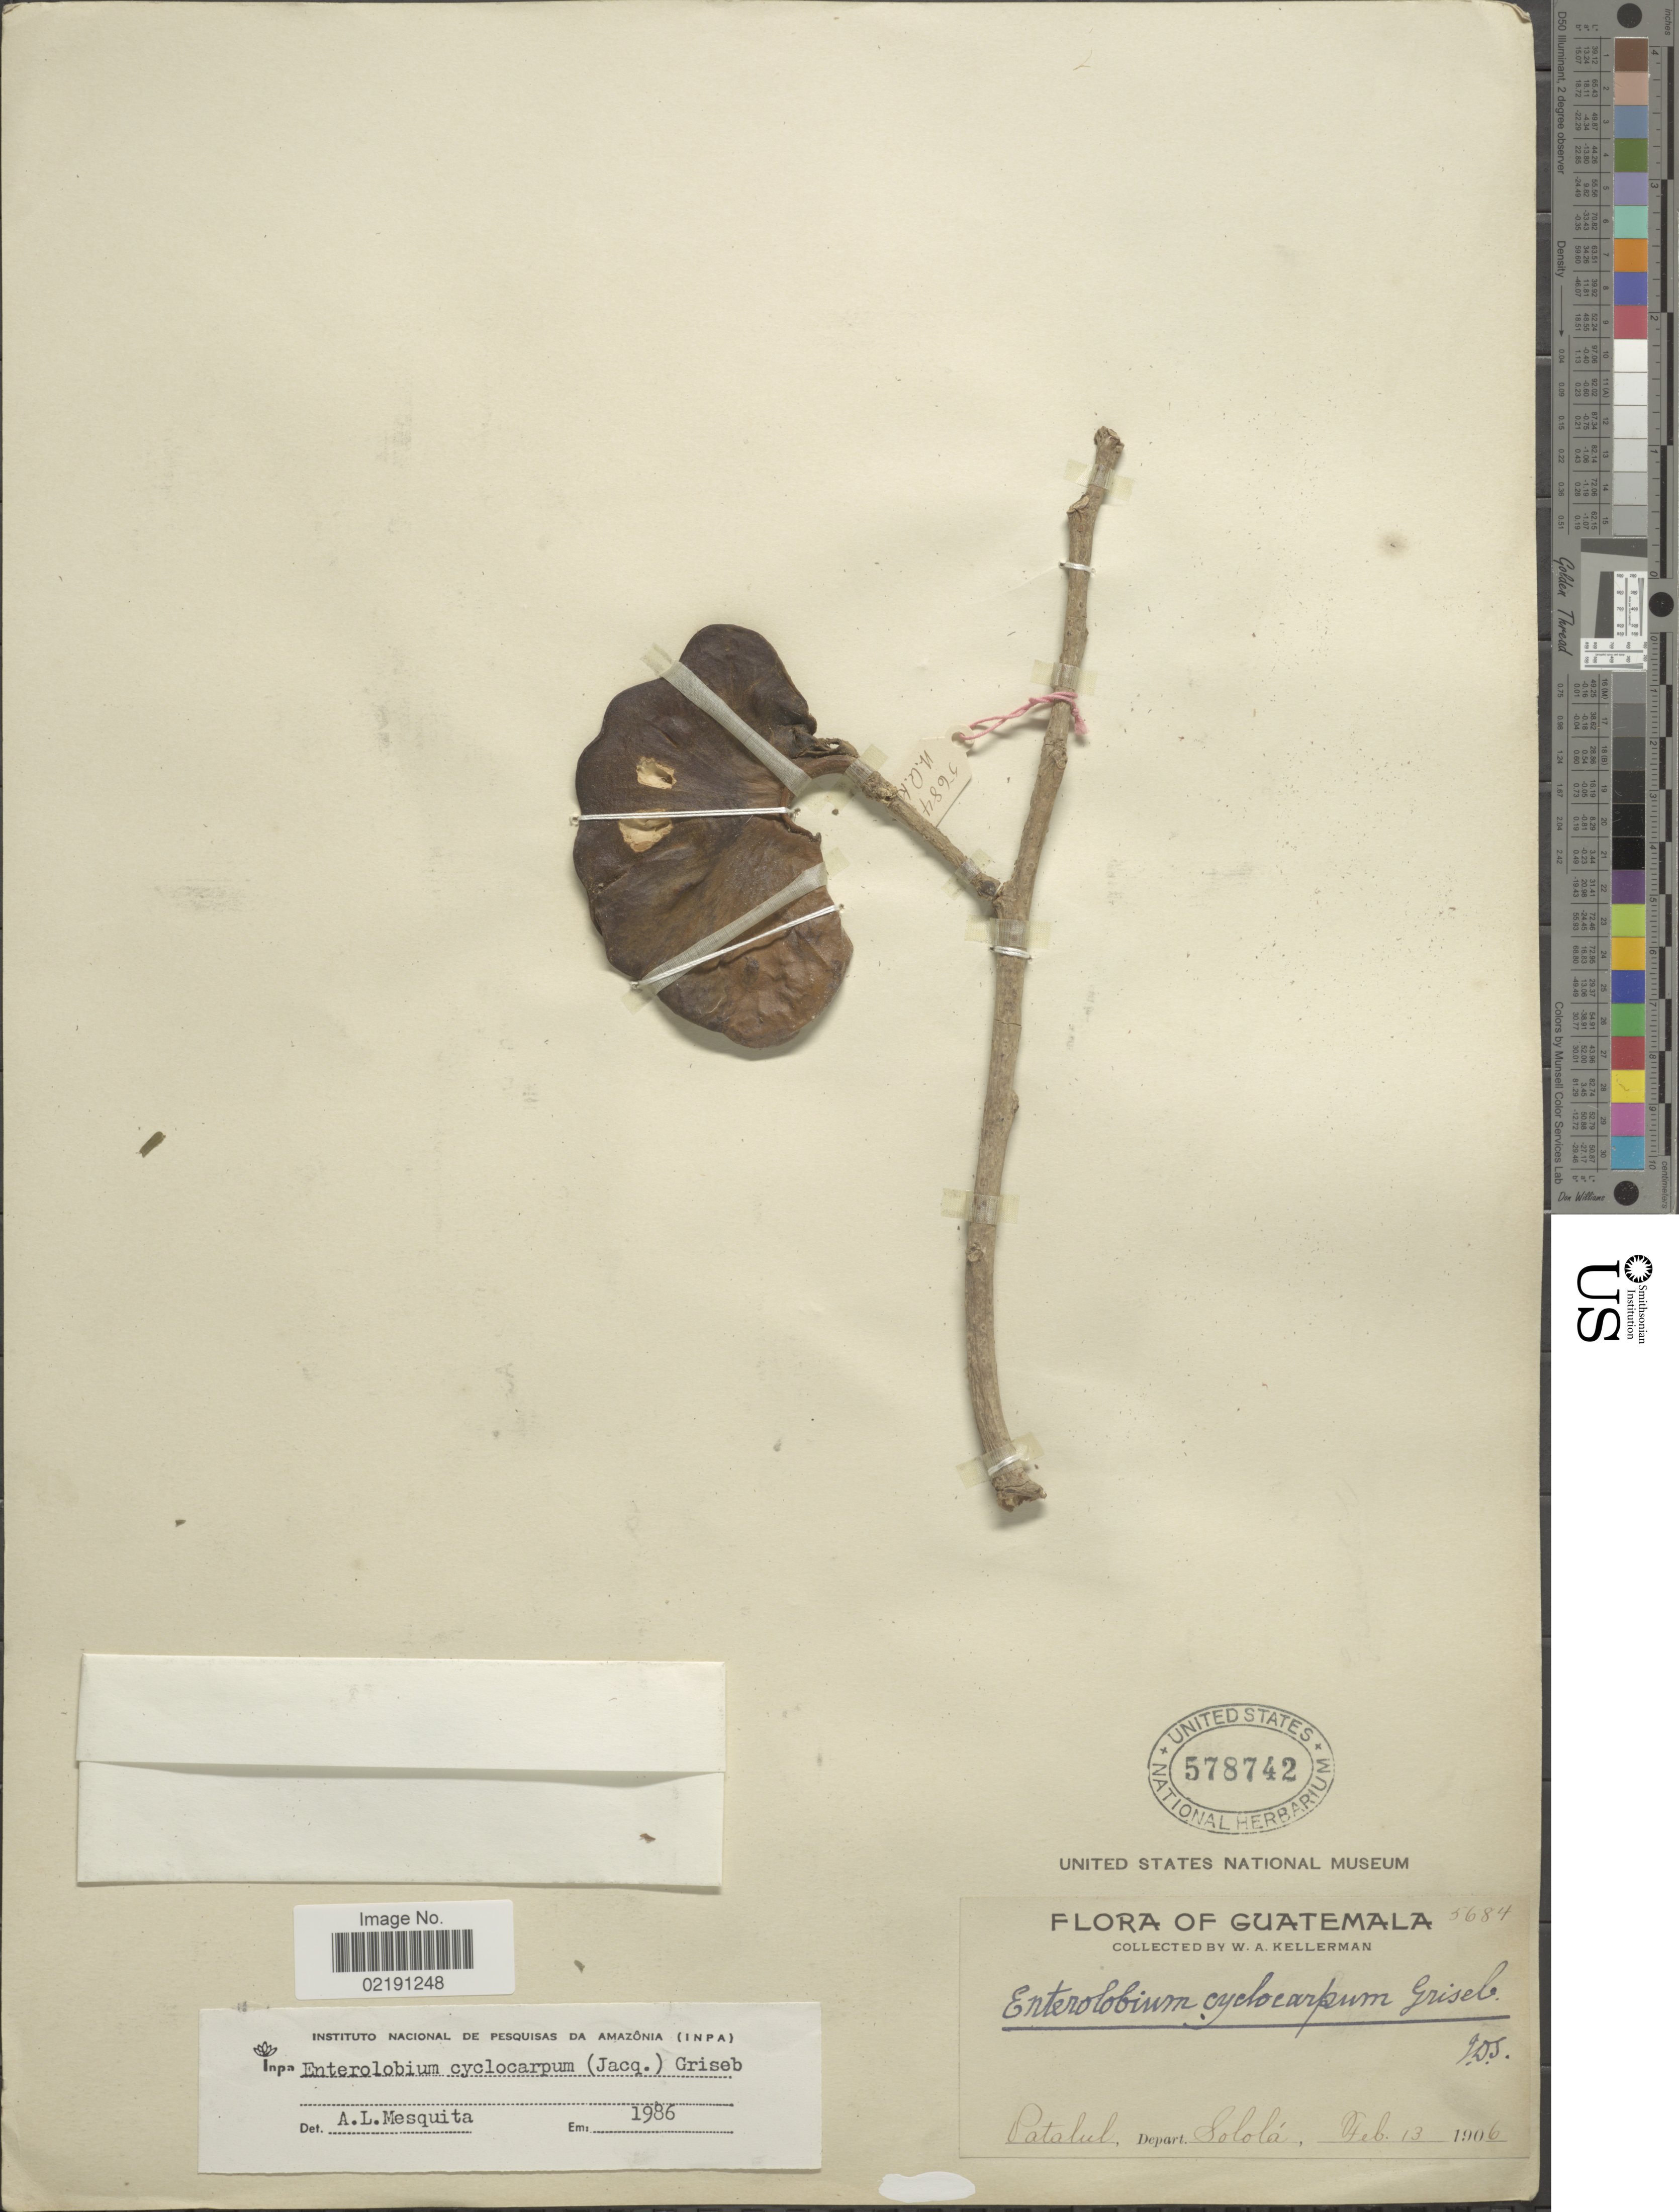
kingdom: Plantae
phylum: Tracheophyta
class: Magnoliopsida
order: Fabales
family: Fabaceae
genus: Enterolobium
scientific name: Enterolobium cyclocarpum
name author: (Jacq.) Griseb.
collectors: W. Kellerman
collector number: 5684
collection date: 1906-02-13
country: Guatemala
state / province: Sololá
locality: Patalul, Depart. Sololá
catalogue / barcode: US 578742